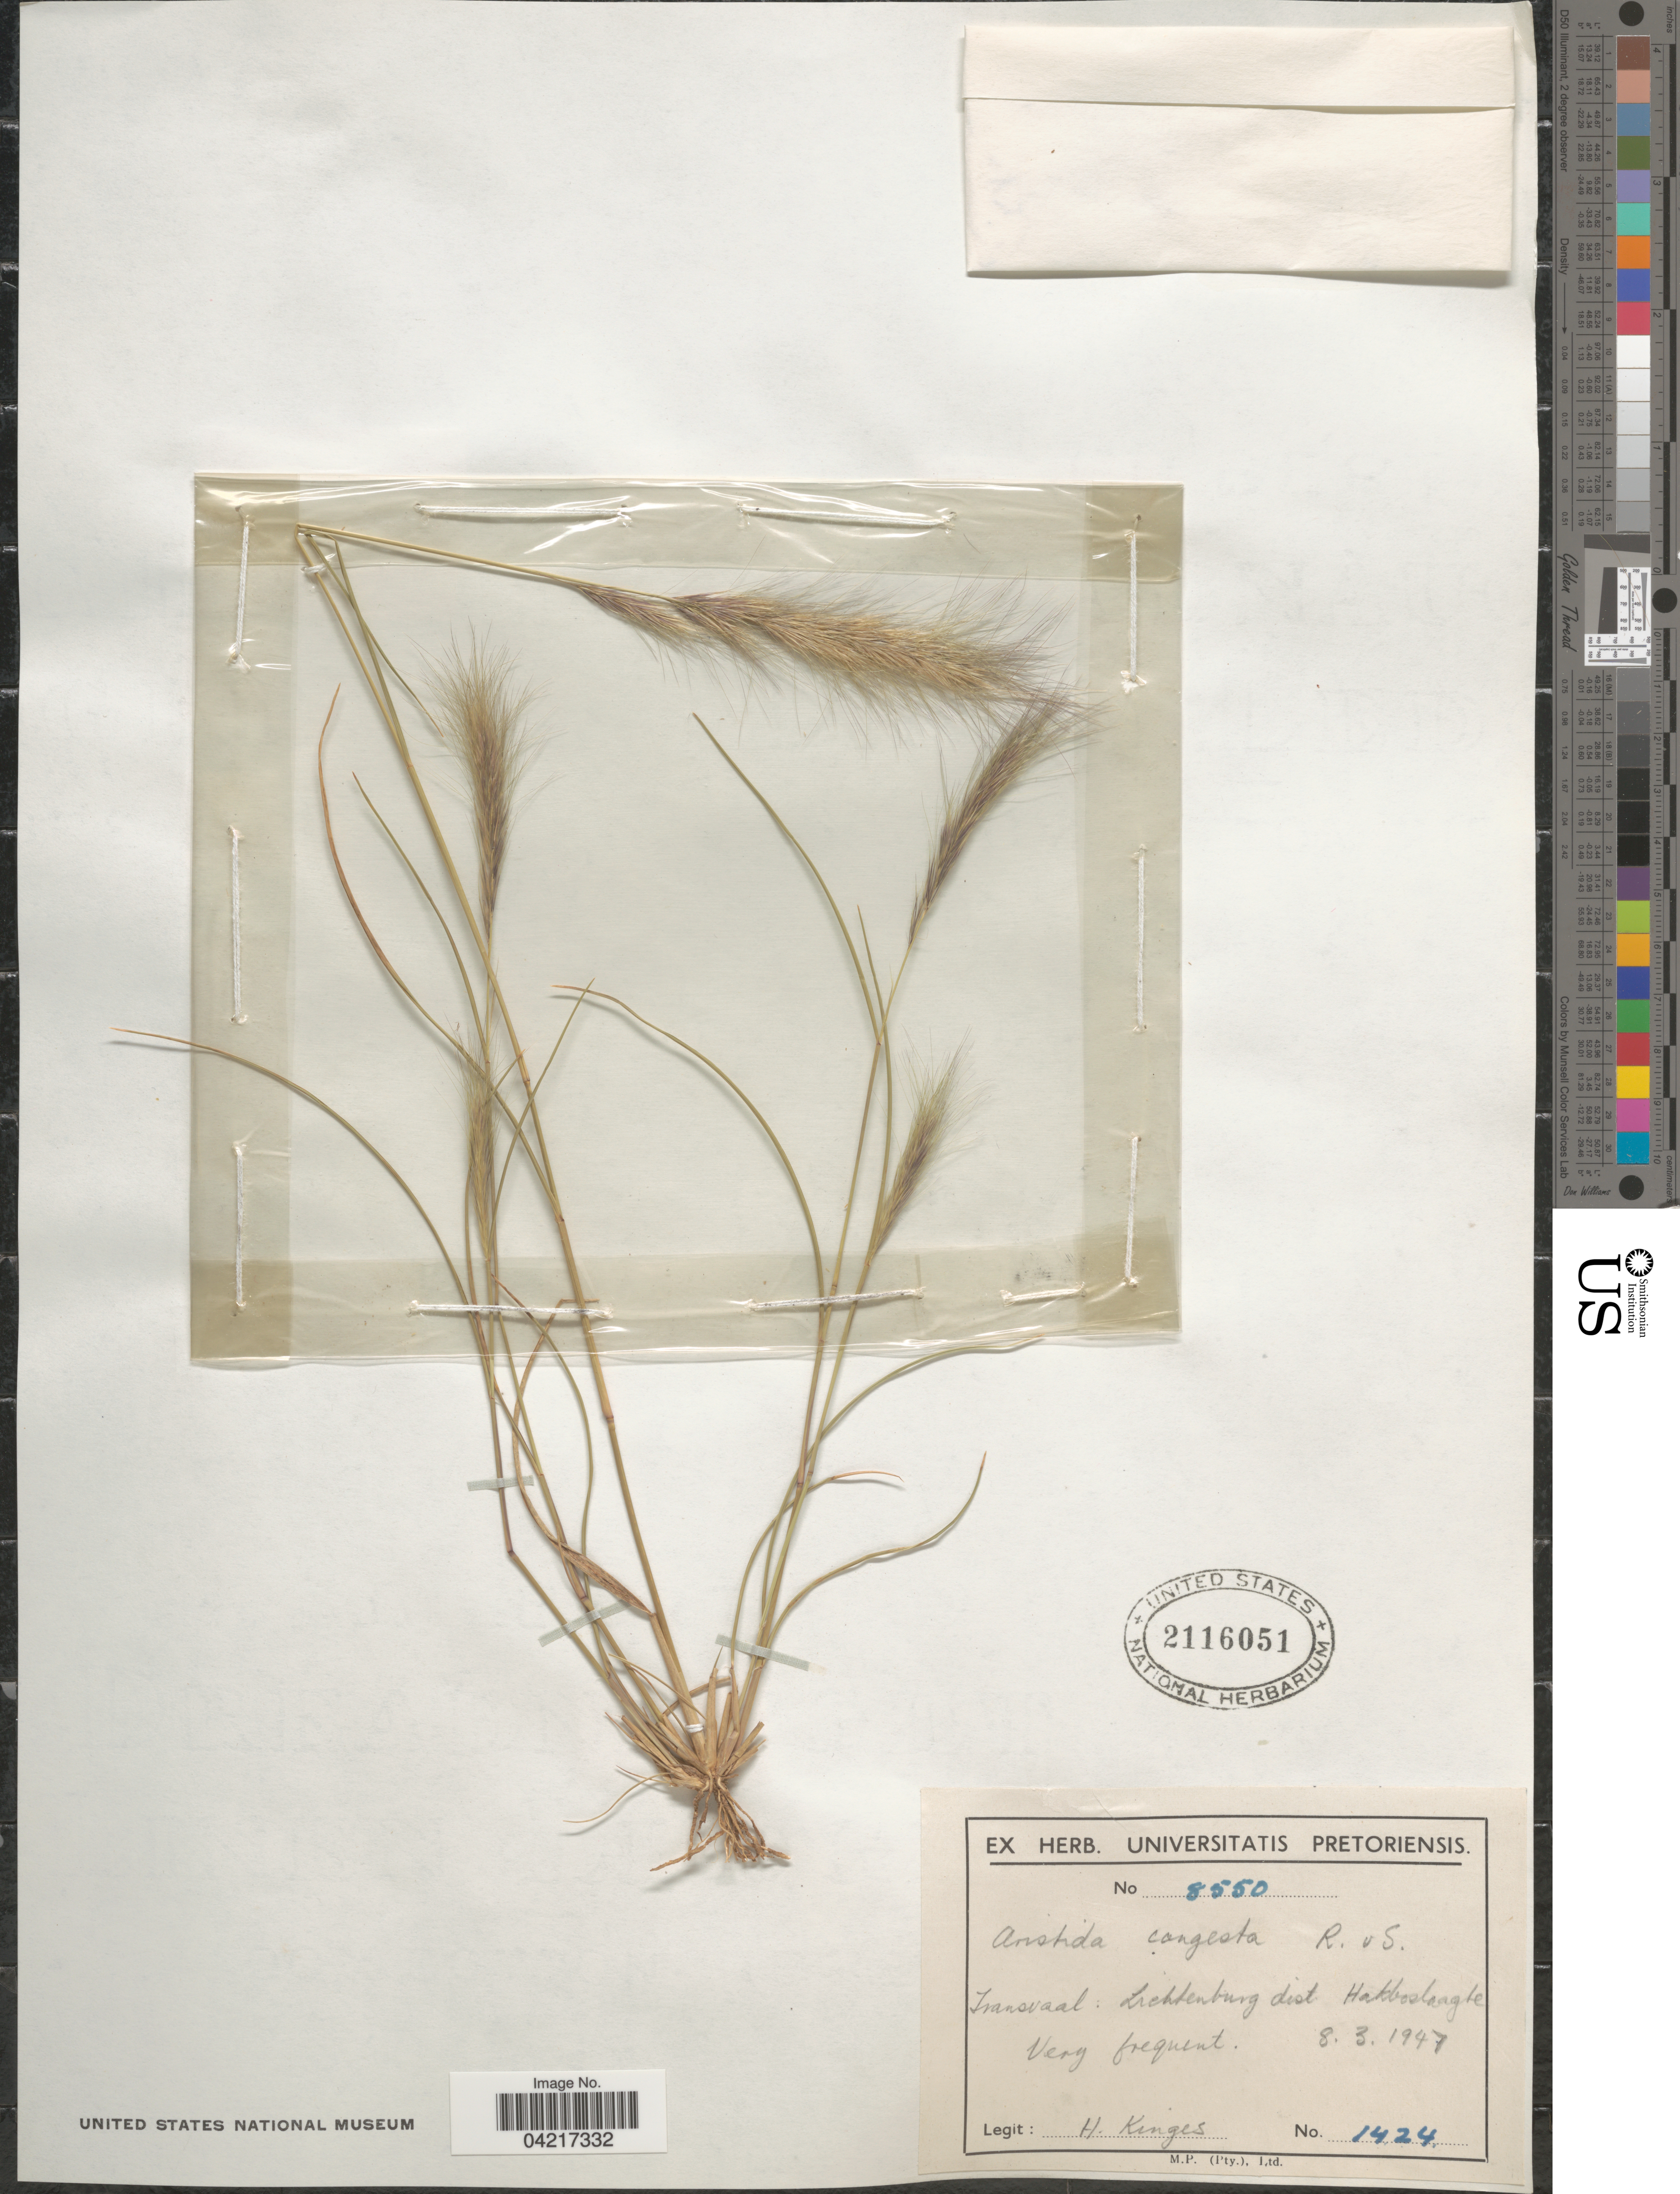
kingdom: Plantae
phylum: Tracheophyta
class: Liliopsida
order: Poales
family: Poaceae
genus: Aristida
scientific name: Aristida congesta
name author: Roem. & Schult.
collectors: H. Kinges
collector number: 1424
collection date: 1947-03-08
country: South Africa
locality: Transvaal: Lichtenburg dist. Hakboslaagte.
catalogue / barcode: US 2116051